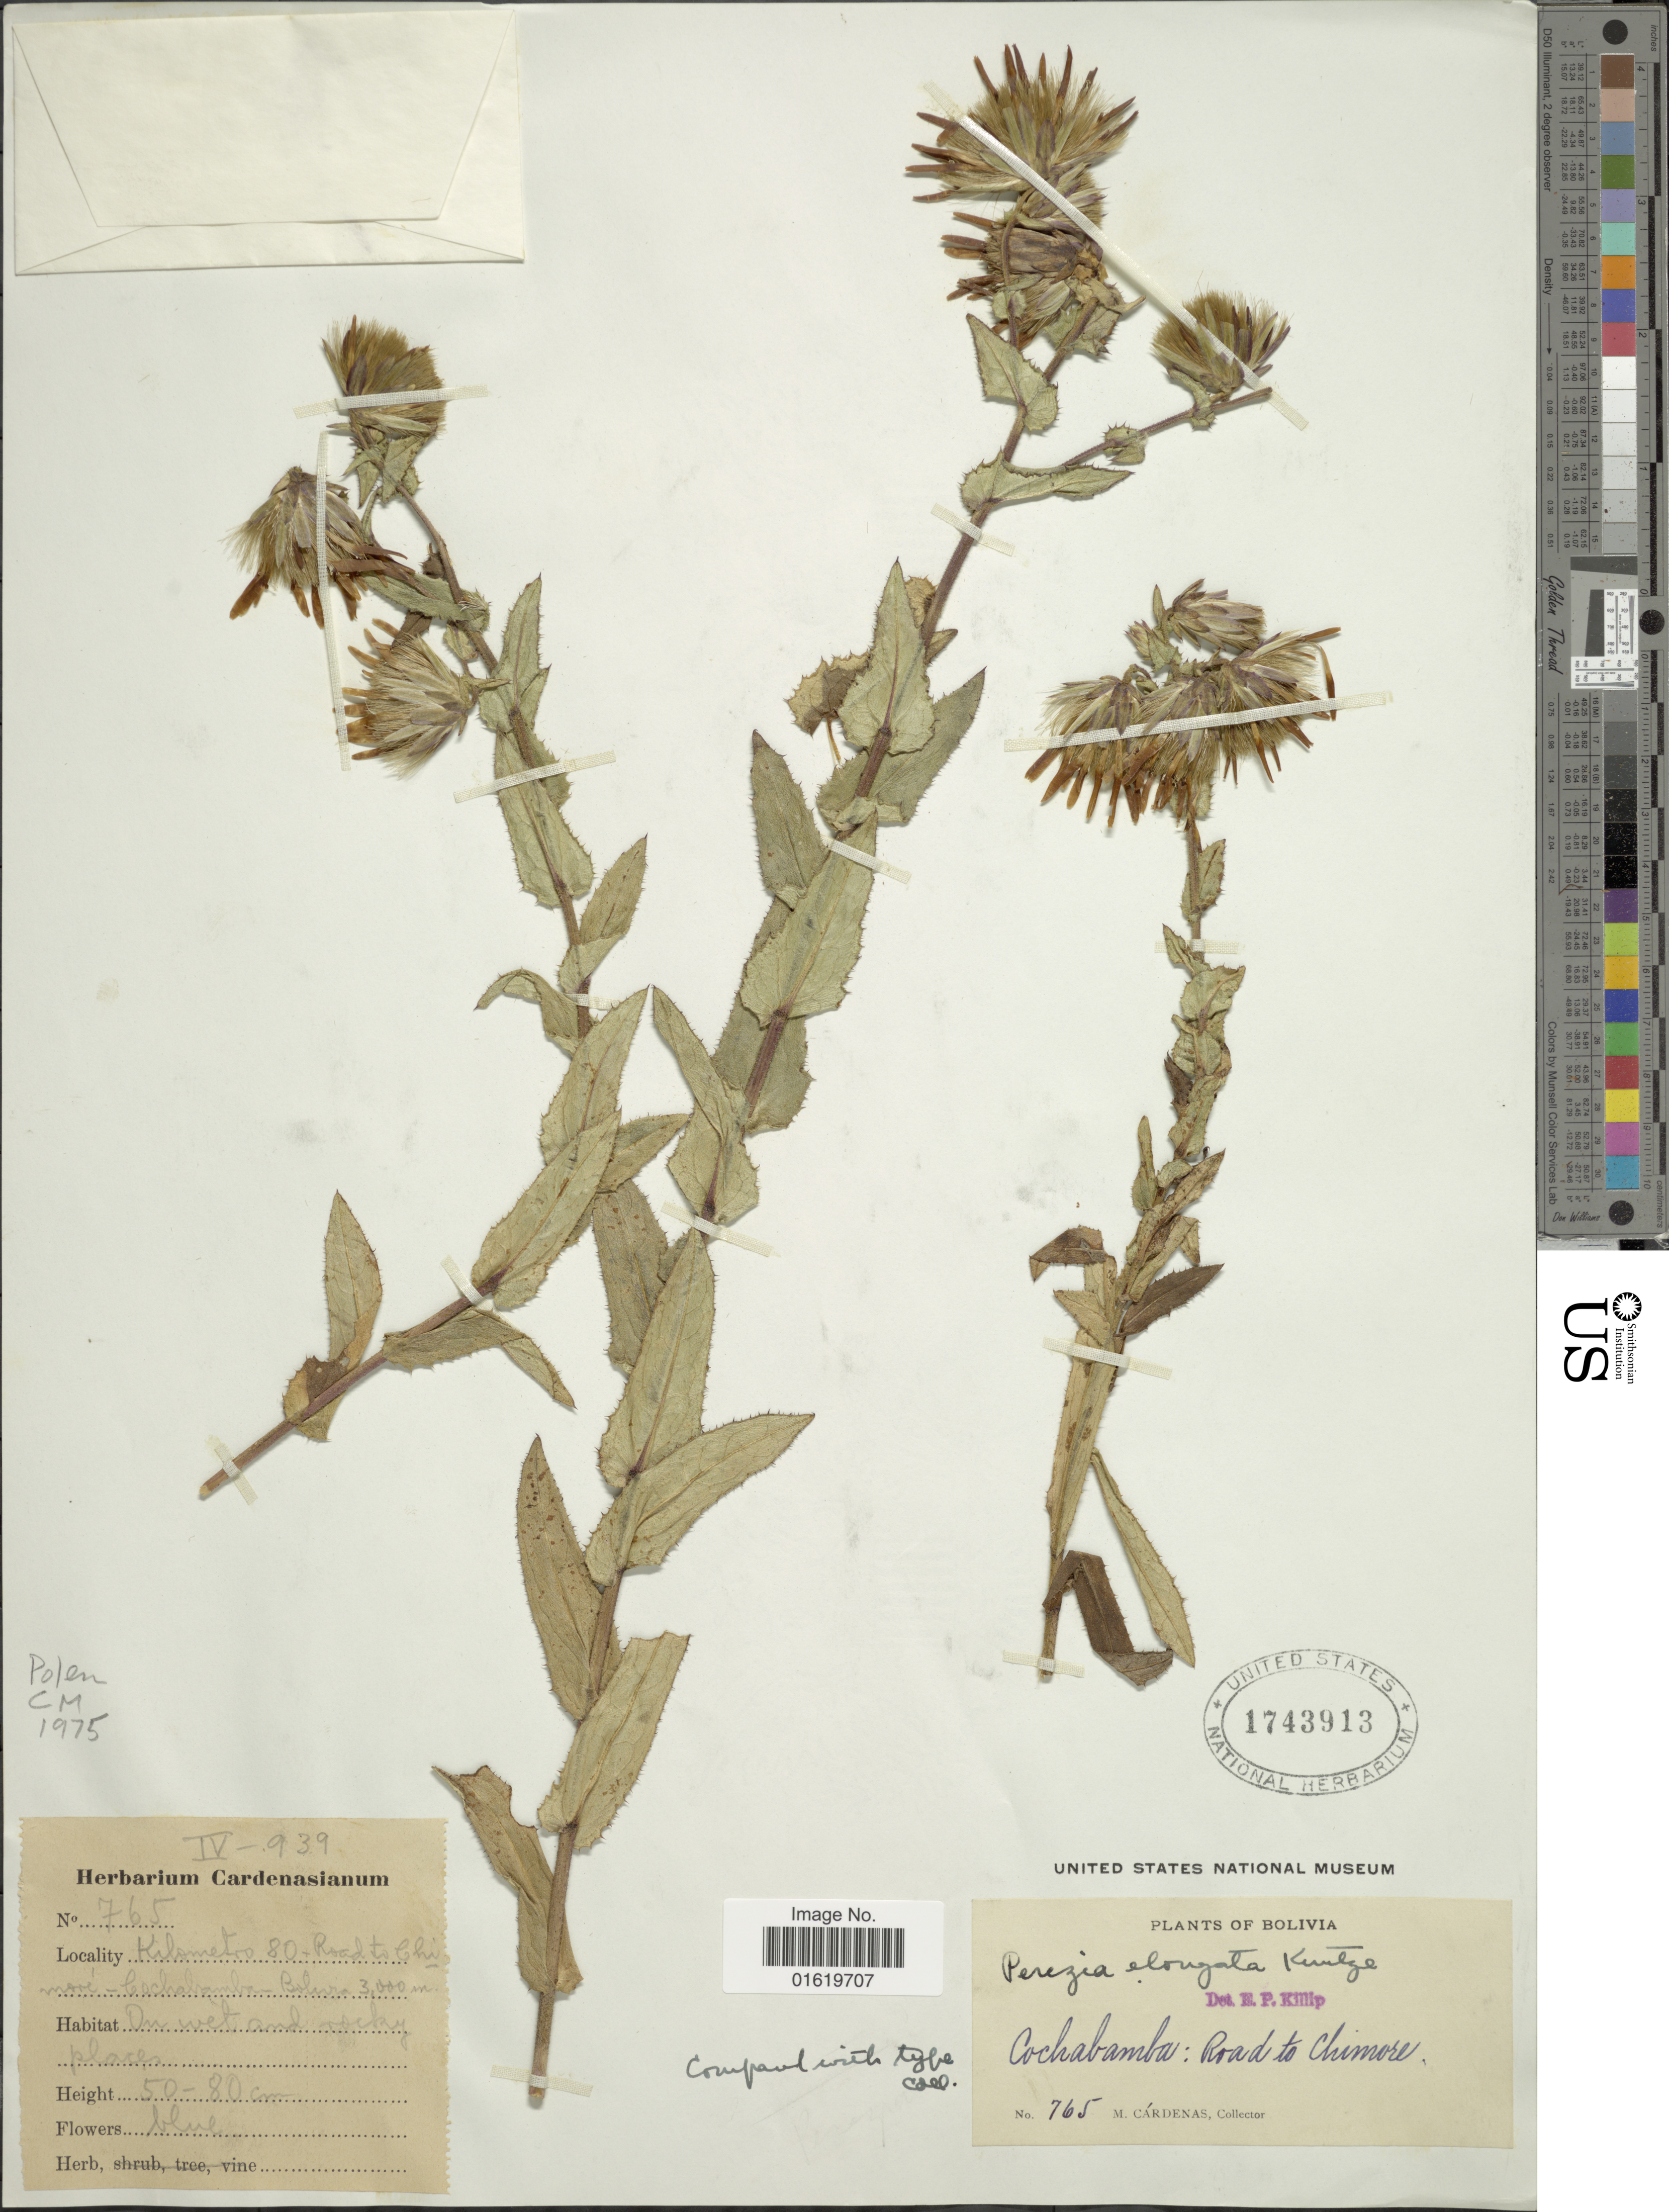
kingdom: Plantae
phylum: Tracheophyta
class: Magnoliopsida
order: Asterales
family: Asteraceae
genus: Perezia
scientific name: Perezia pungens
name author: (Humb. & Bonpl.) Less.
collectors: M. Cárdenas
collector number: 765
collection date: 1939-04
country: Bolivia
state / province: Cochabamba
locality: Kilometro 80 - Road to Chimoré - Cochabamba.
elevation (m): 3000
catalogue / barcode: US 1743913